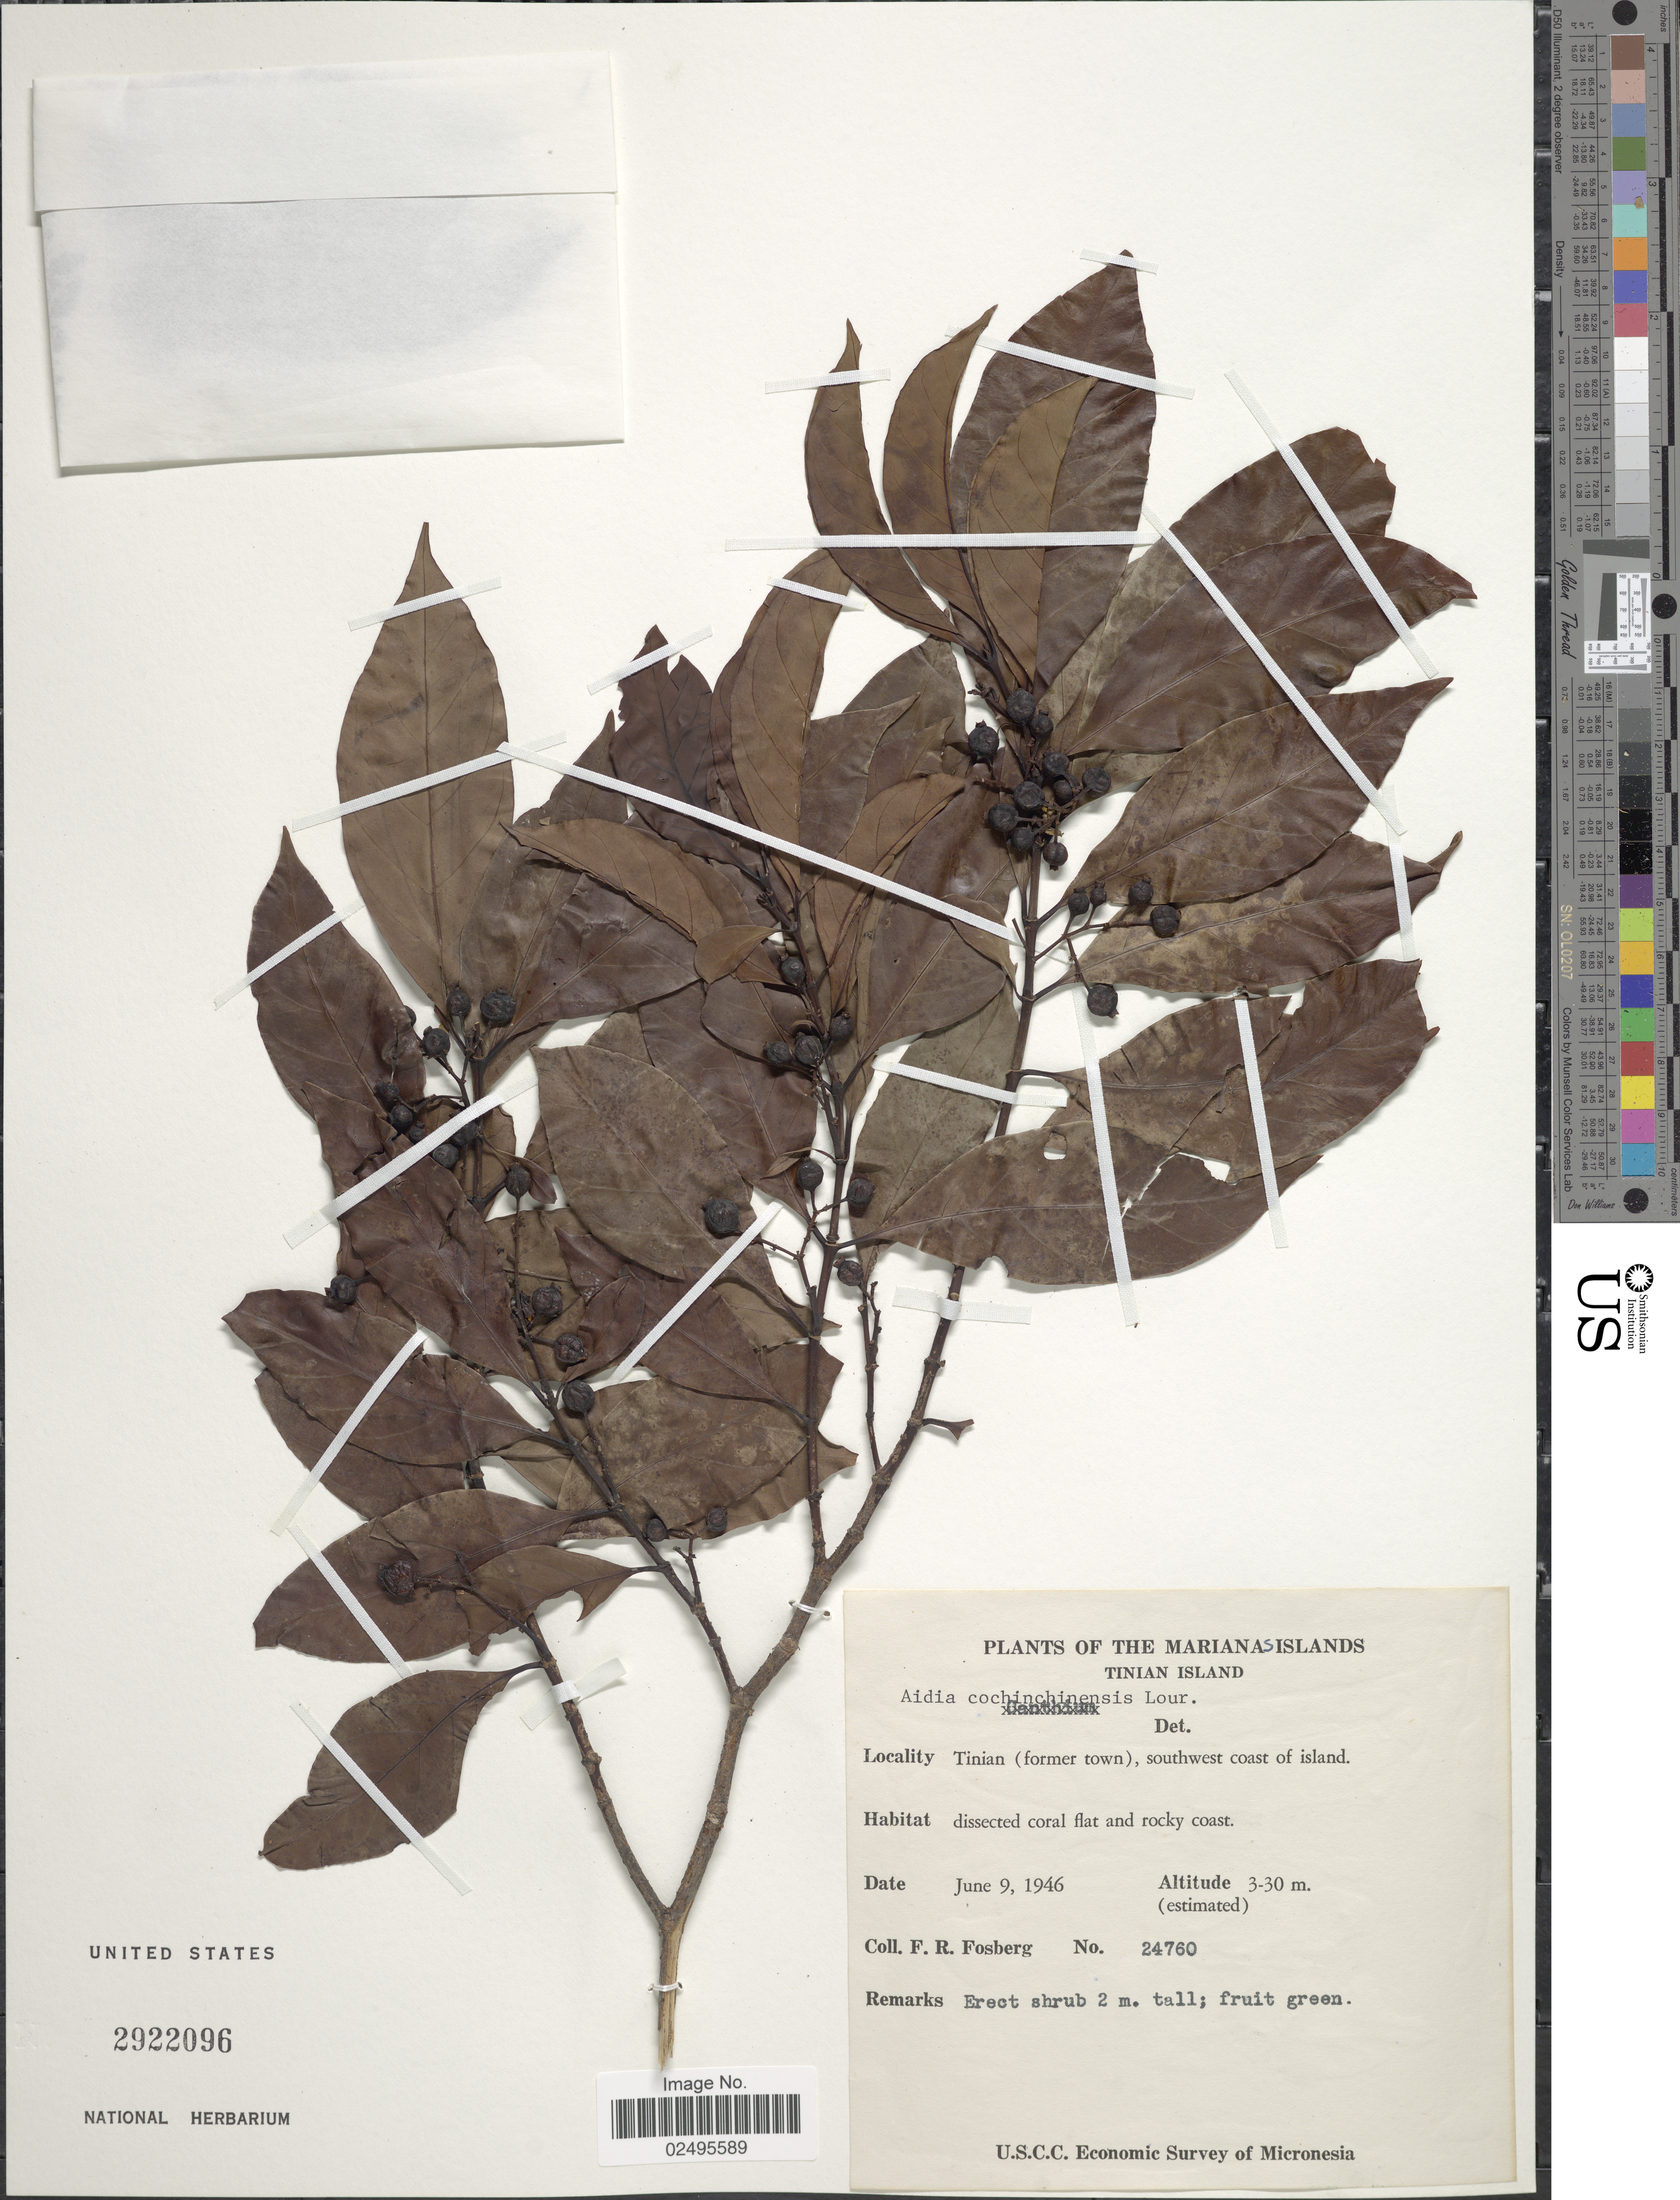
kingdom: Plantae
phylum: Tracheophyta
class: Magnoliopsida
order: Gentianales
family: Rubiaceae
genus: Aidia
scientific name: Aidia graeffei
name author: (Reinecke) Tirveng.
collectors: F. R. Fosberg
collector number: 24760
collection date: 1946-06-09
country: Northern Mariana Islands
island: Tinian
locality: Tinian Island. Tinian (former town), southwest coast of island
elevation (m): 3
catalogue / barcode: US 2922096